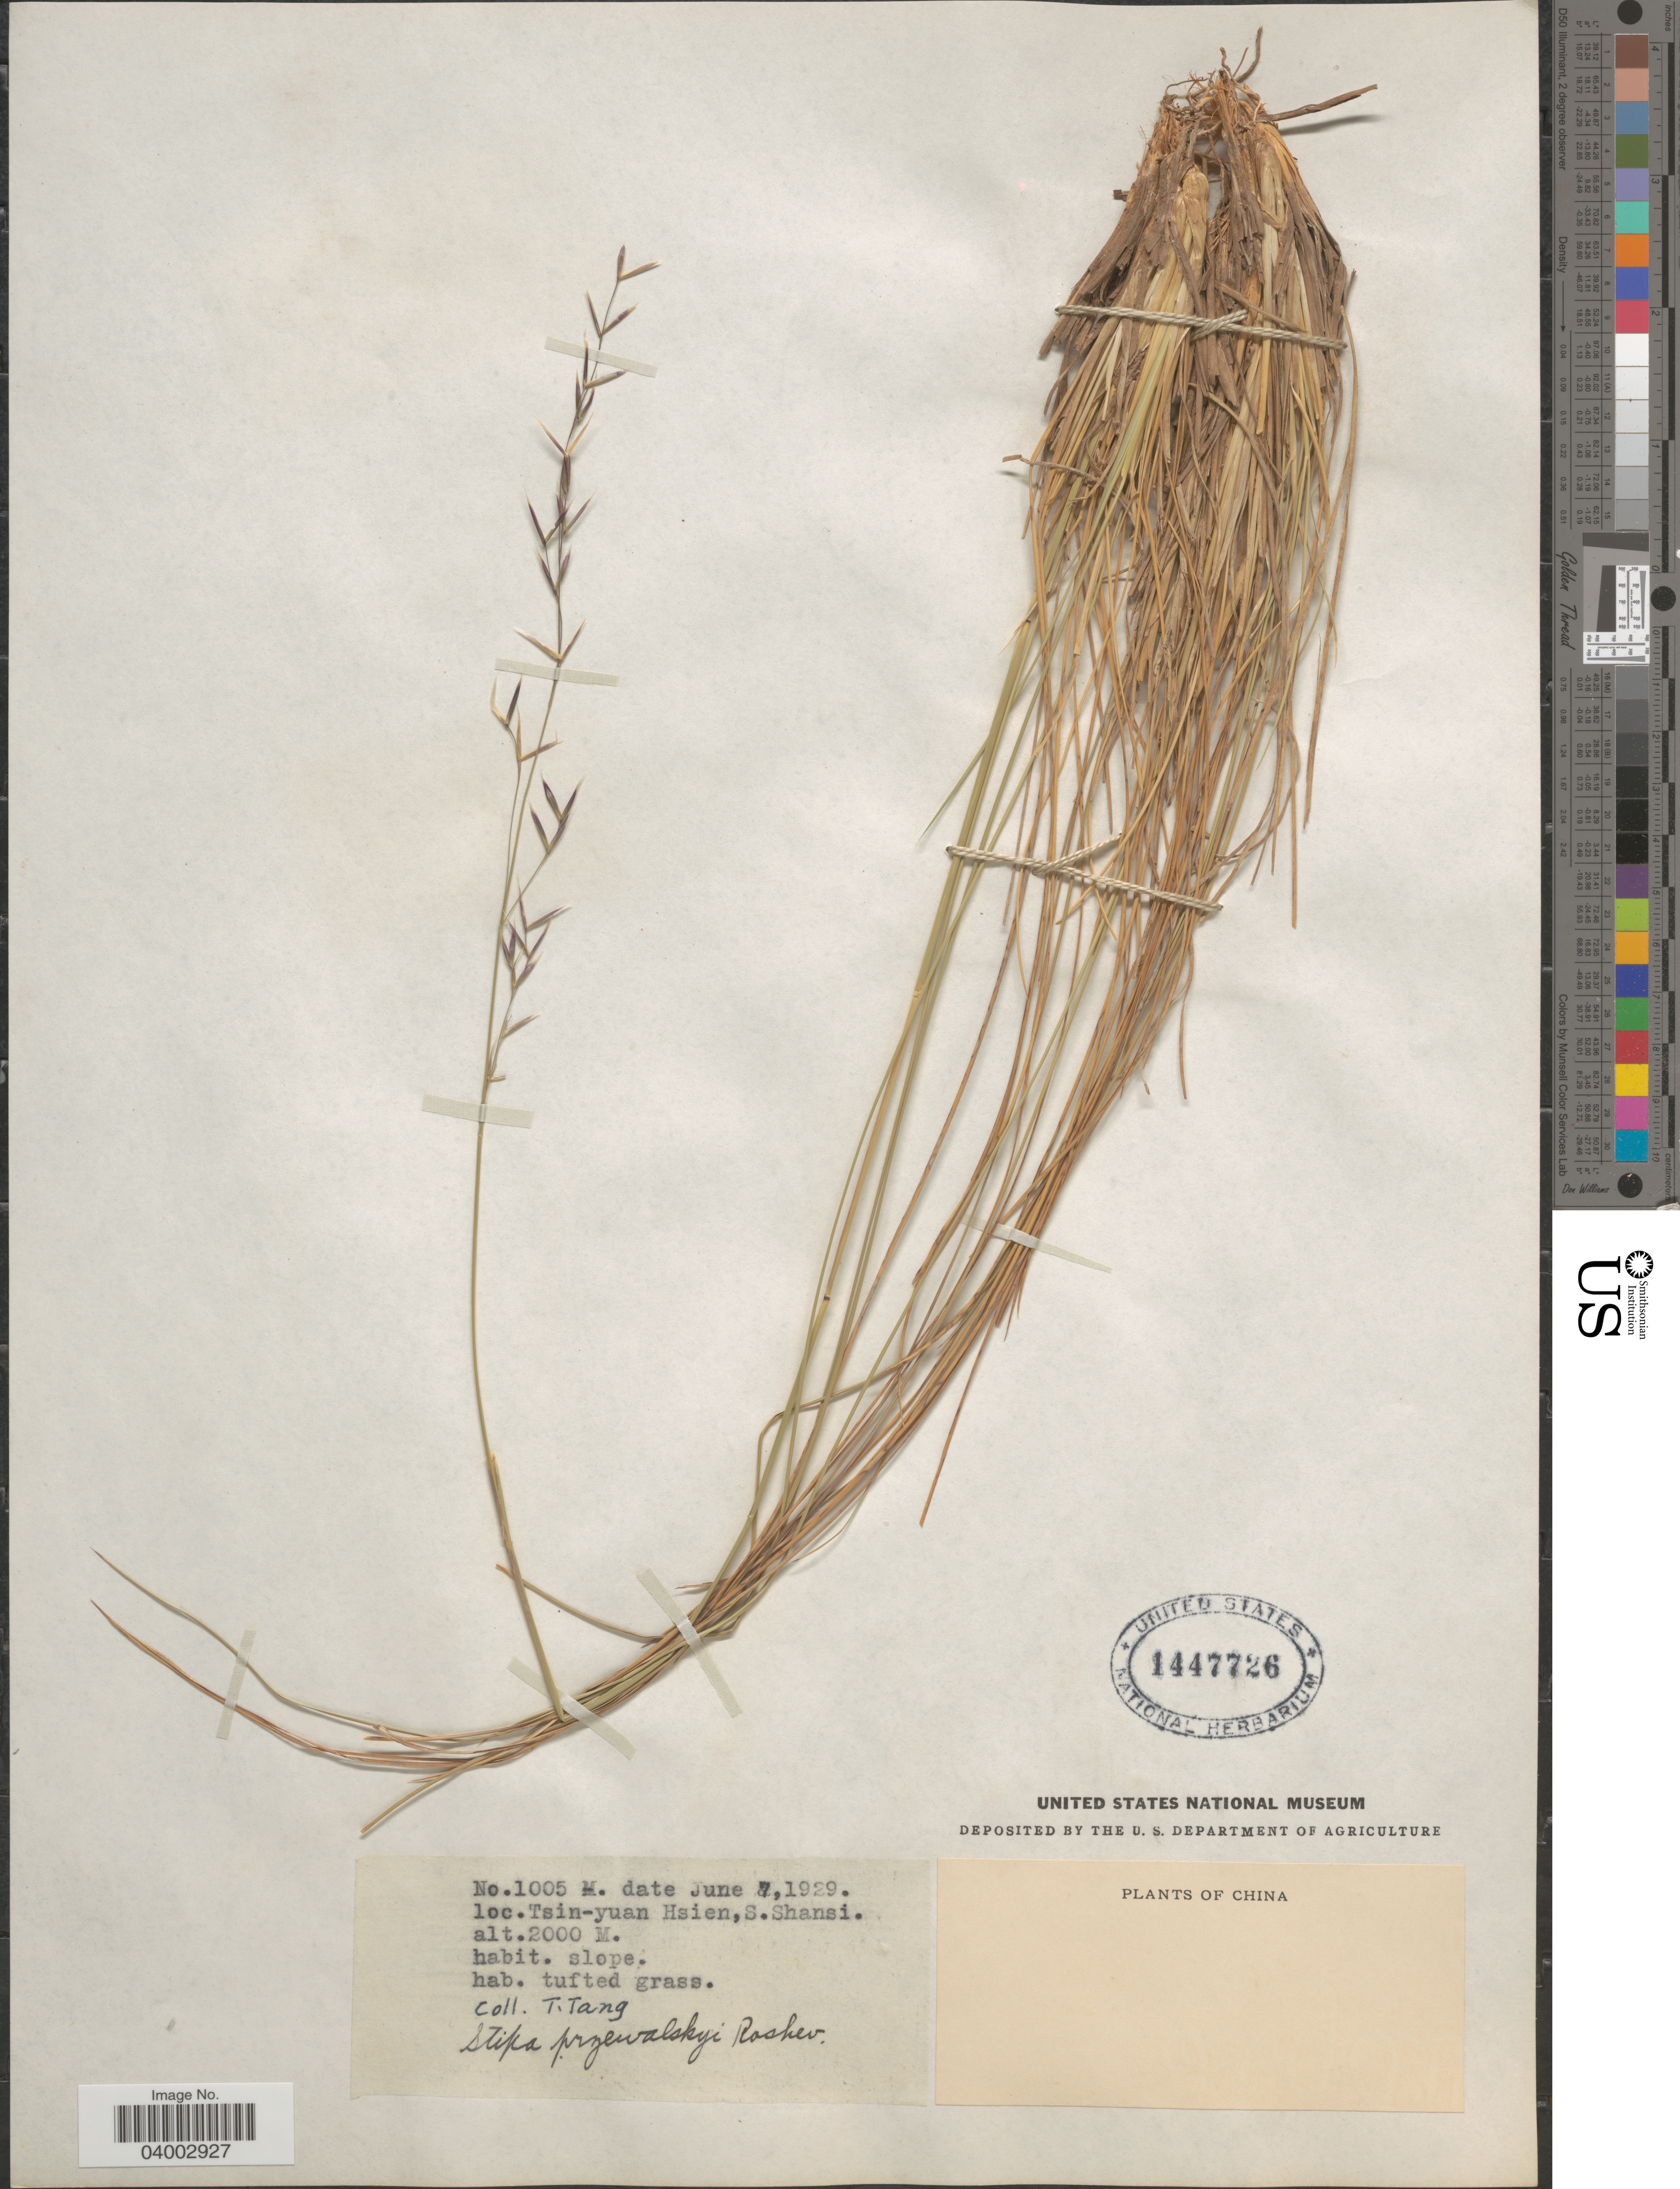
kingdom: Plantae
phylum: Tracheophyta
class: Liliopsida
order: Poales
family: Poaceae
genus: Stipa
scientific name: Stipa przewalskyi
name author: Roshev.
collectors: T. Tang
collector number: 1005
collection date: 1929-06-07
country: China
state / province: Shanxi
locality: Tsin-yuan Hsien, S.Shansi.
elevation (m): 2000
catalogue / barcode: US 1447726